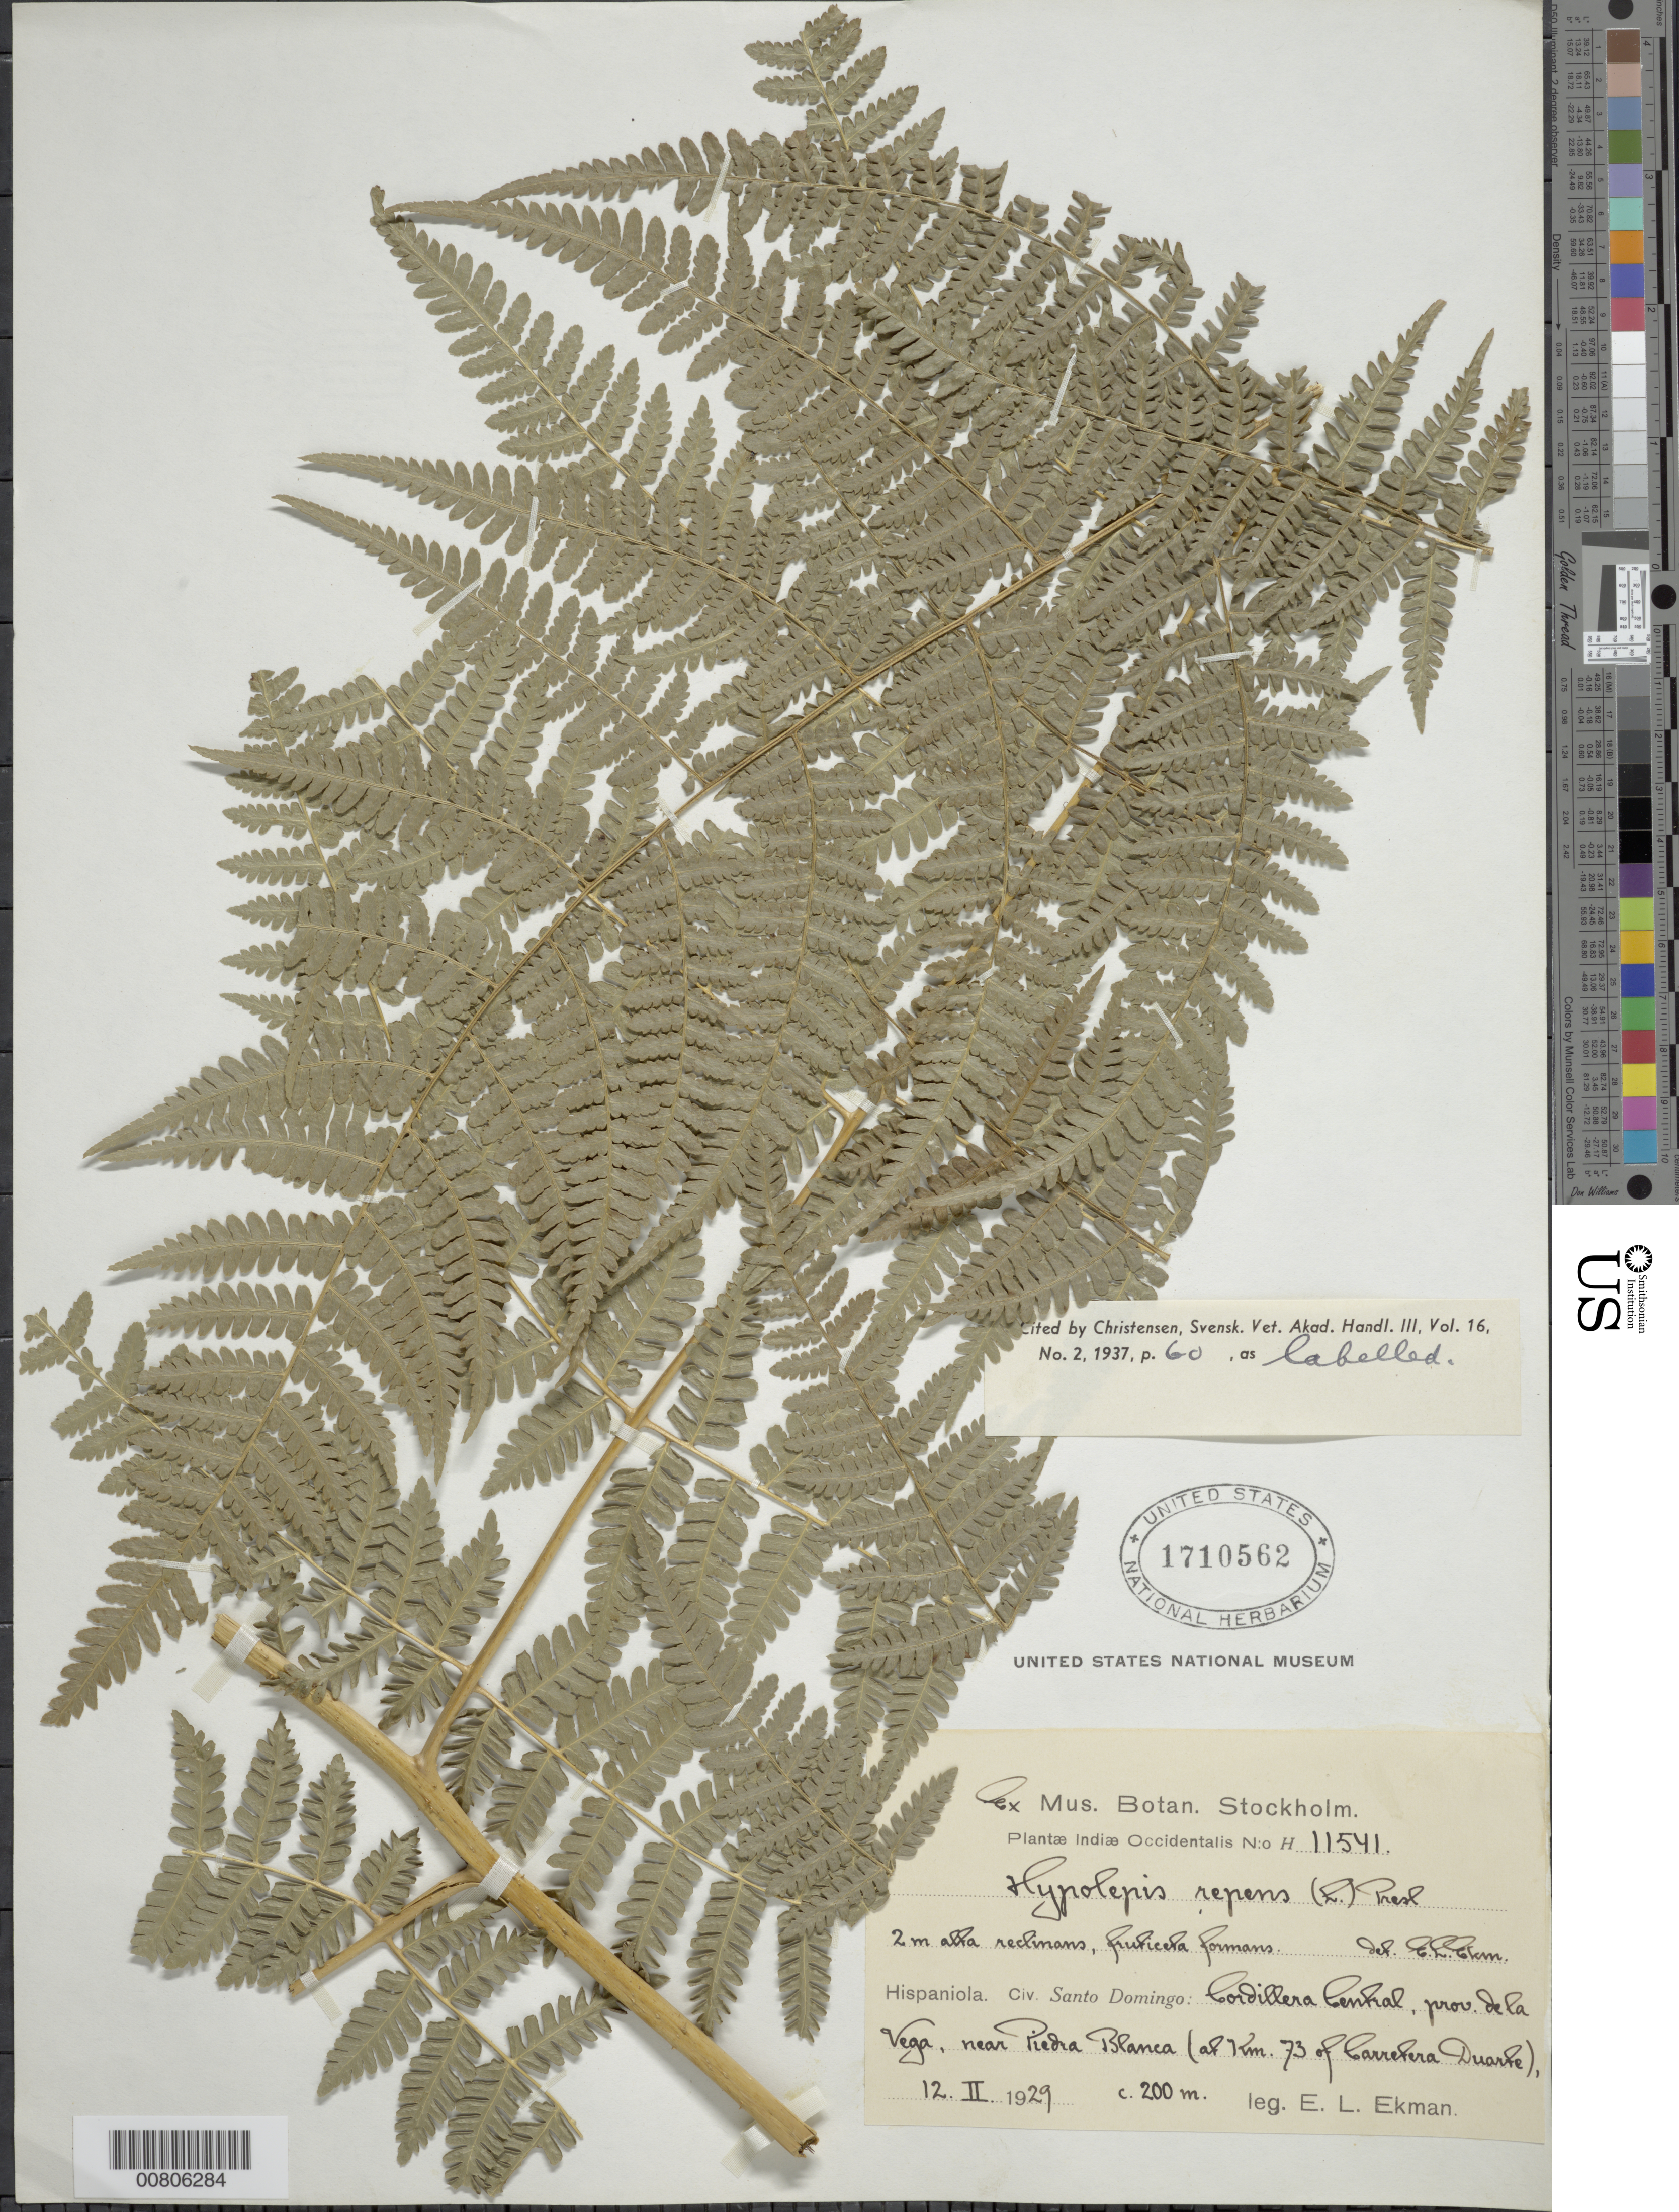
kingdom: Plantae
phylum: Tracheophyta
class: Polypodiopsida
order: Polypodiales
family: Dennstaedtiaceae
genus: Hypolepis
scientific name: Hypolepis repens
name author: (L.) C. Presl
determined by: Christensen, C. F. A.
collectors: J. T. Mickel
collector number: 11541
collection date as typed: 12 Feb 1929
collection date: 1929-02-12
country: Dominican Republic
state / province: La Vega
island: Hispaniola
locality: Cordillera Central, near Piedra Blanca, at km 73 of Carretera Duarte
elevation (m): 200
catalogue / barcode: US 1710562